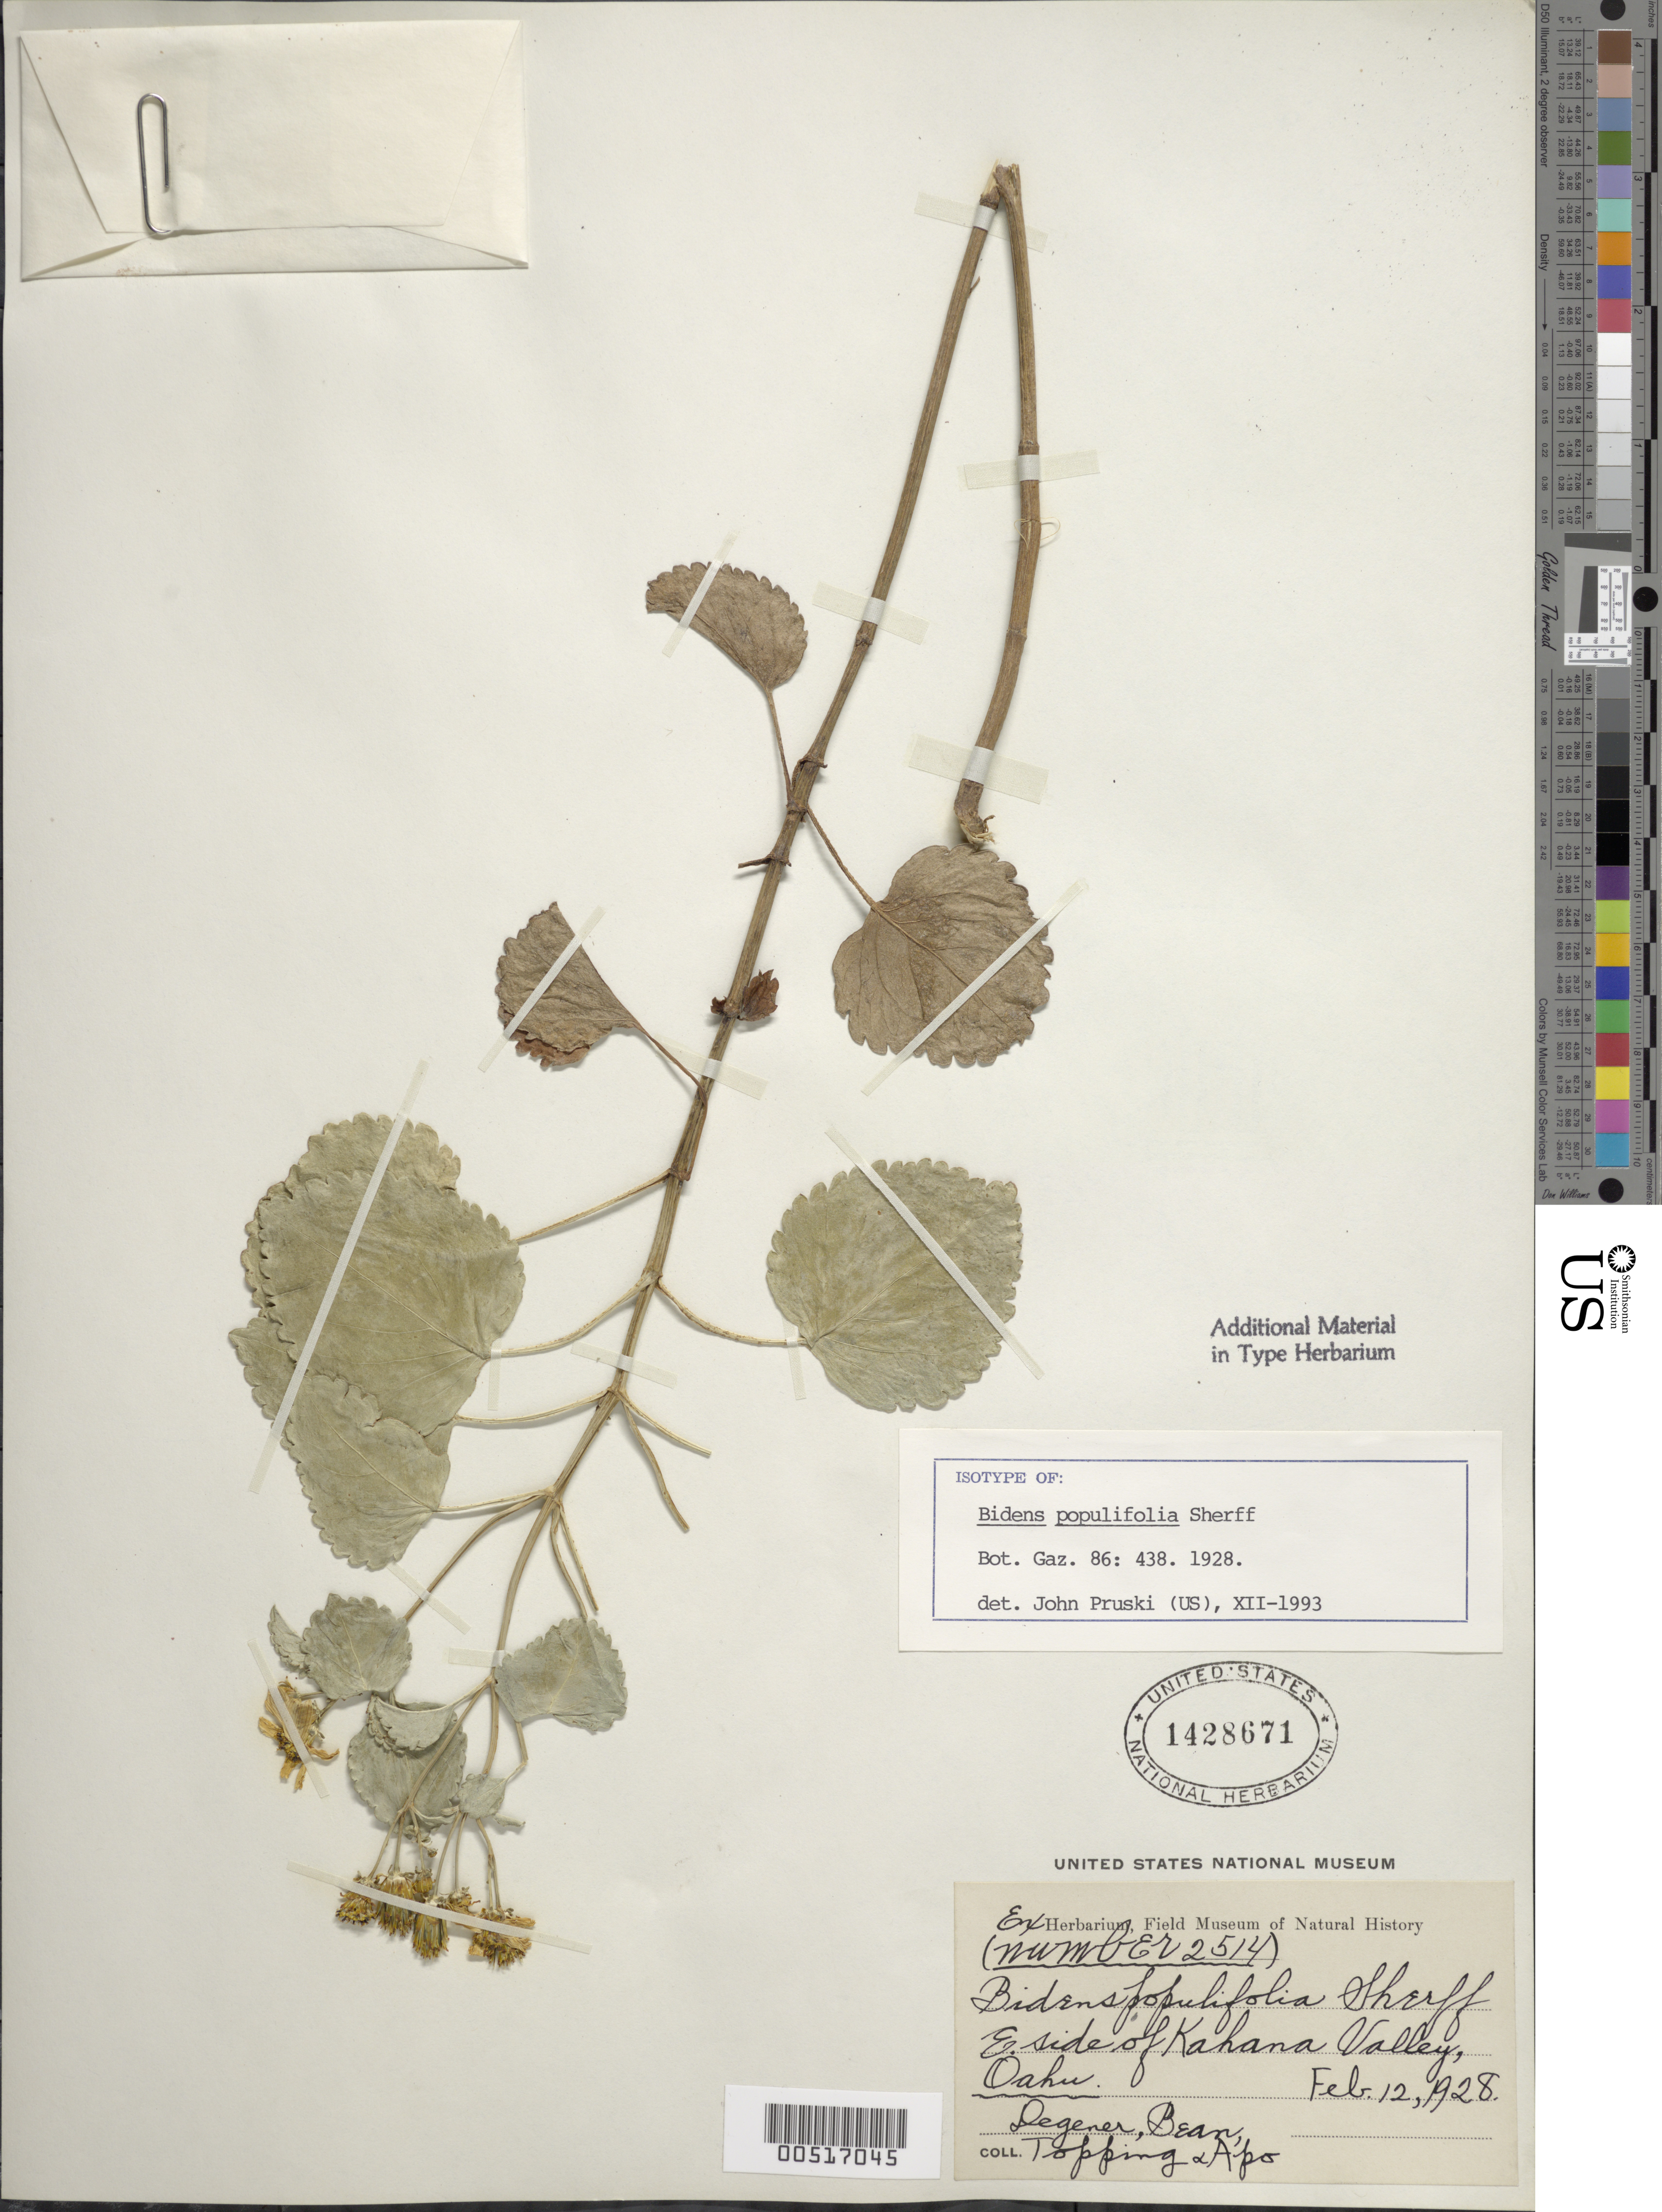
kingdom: Plantae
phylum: Tracheophyta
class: Magnoliopsida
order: Asterales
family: Asteraceae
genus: Bidens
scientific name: Bidens populifolia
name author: Sherff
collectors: -. Degener, -. Bean, Topping & Apo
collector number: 2514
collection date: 1928-02-12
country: United States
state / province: Hawaii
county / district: Honolulu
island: Oahu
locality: E side of Kahana Valley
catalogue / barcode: US 1428671